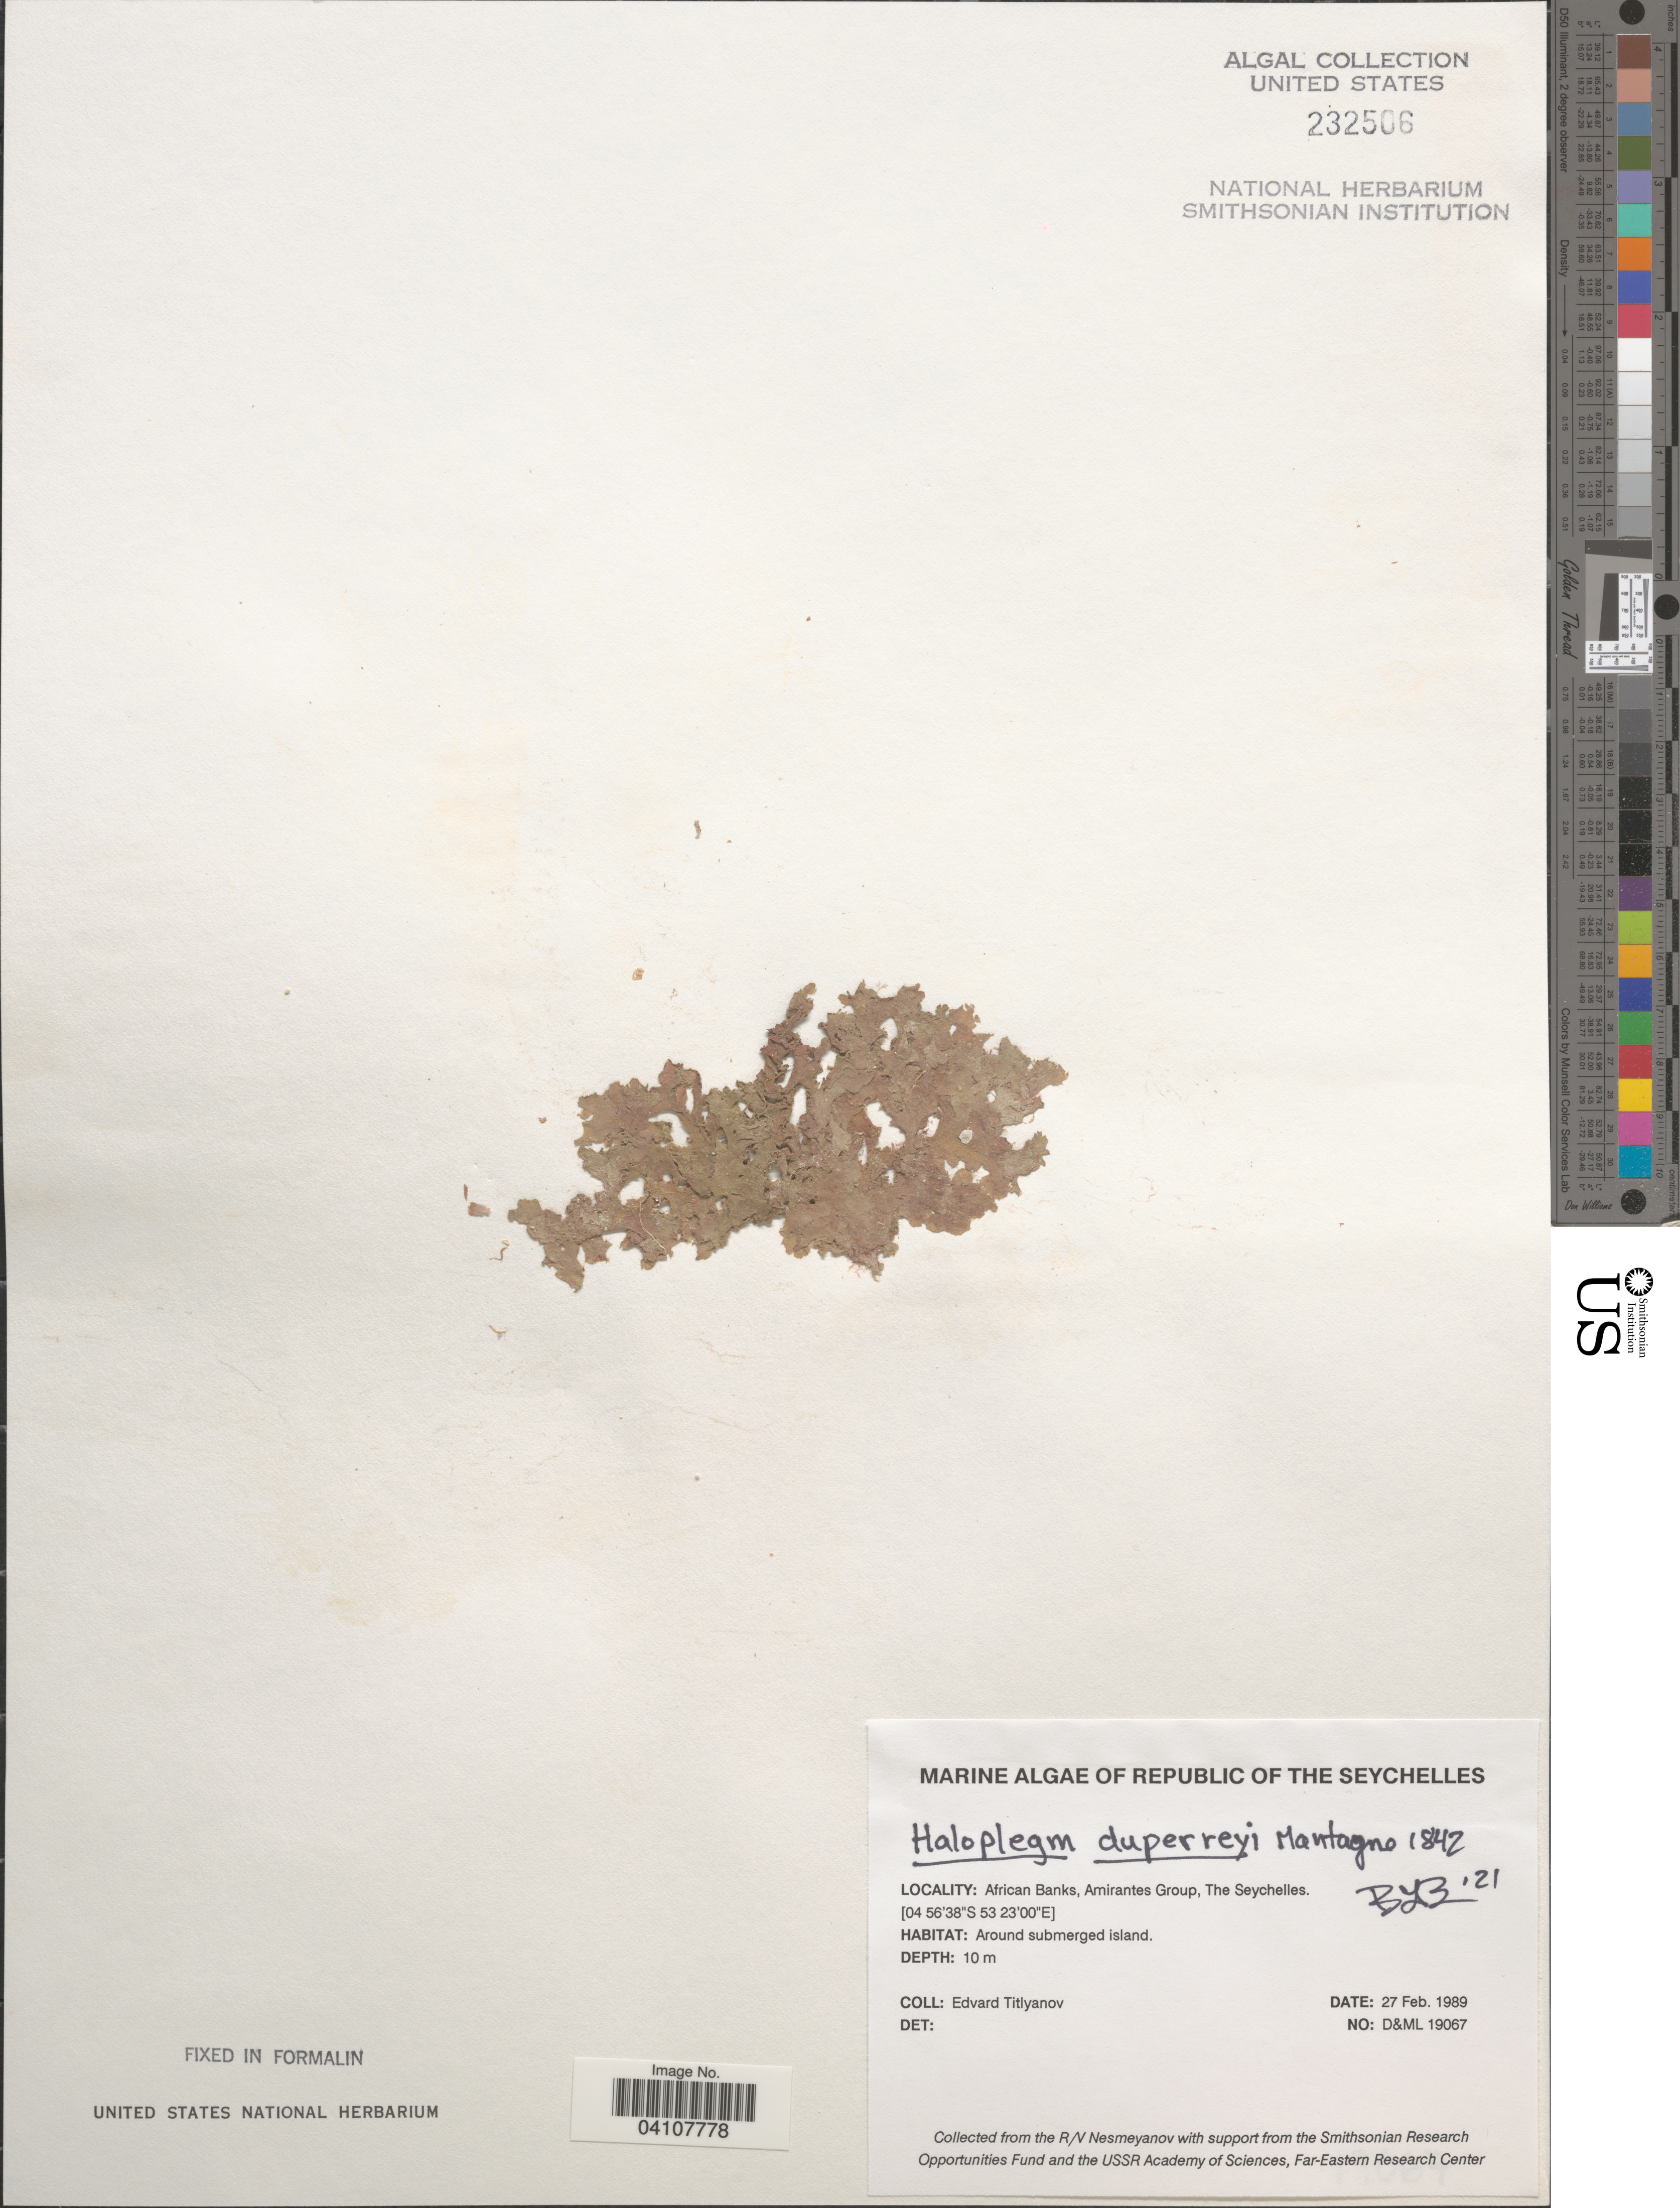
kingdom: Plantae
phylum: Rhodophyta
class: Florideophyceae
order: Ceramiales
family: Wrangeliaceae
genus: Haloplegma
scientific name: Haloplegma duperreyi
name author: Mont.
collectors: E. Titlyanov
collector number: D&ML19067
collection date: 1989-02-27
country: Seychelles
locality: Republic of the Seychelles. African Banks, Amirantes Group. Around submerged island.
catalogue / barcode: US 232506